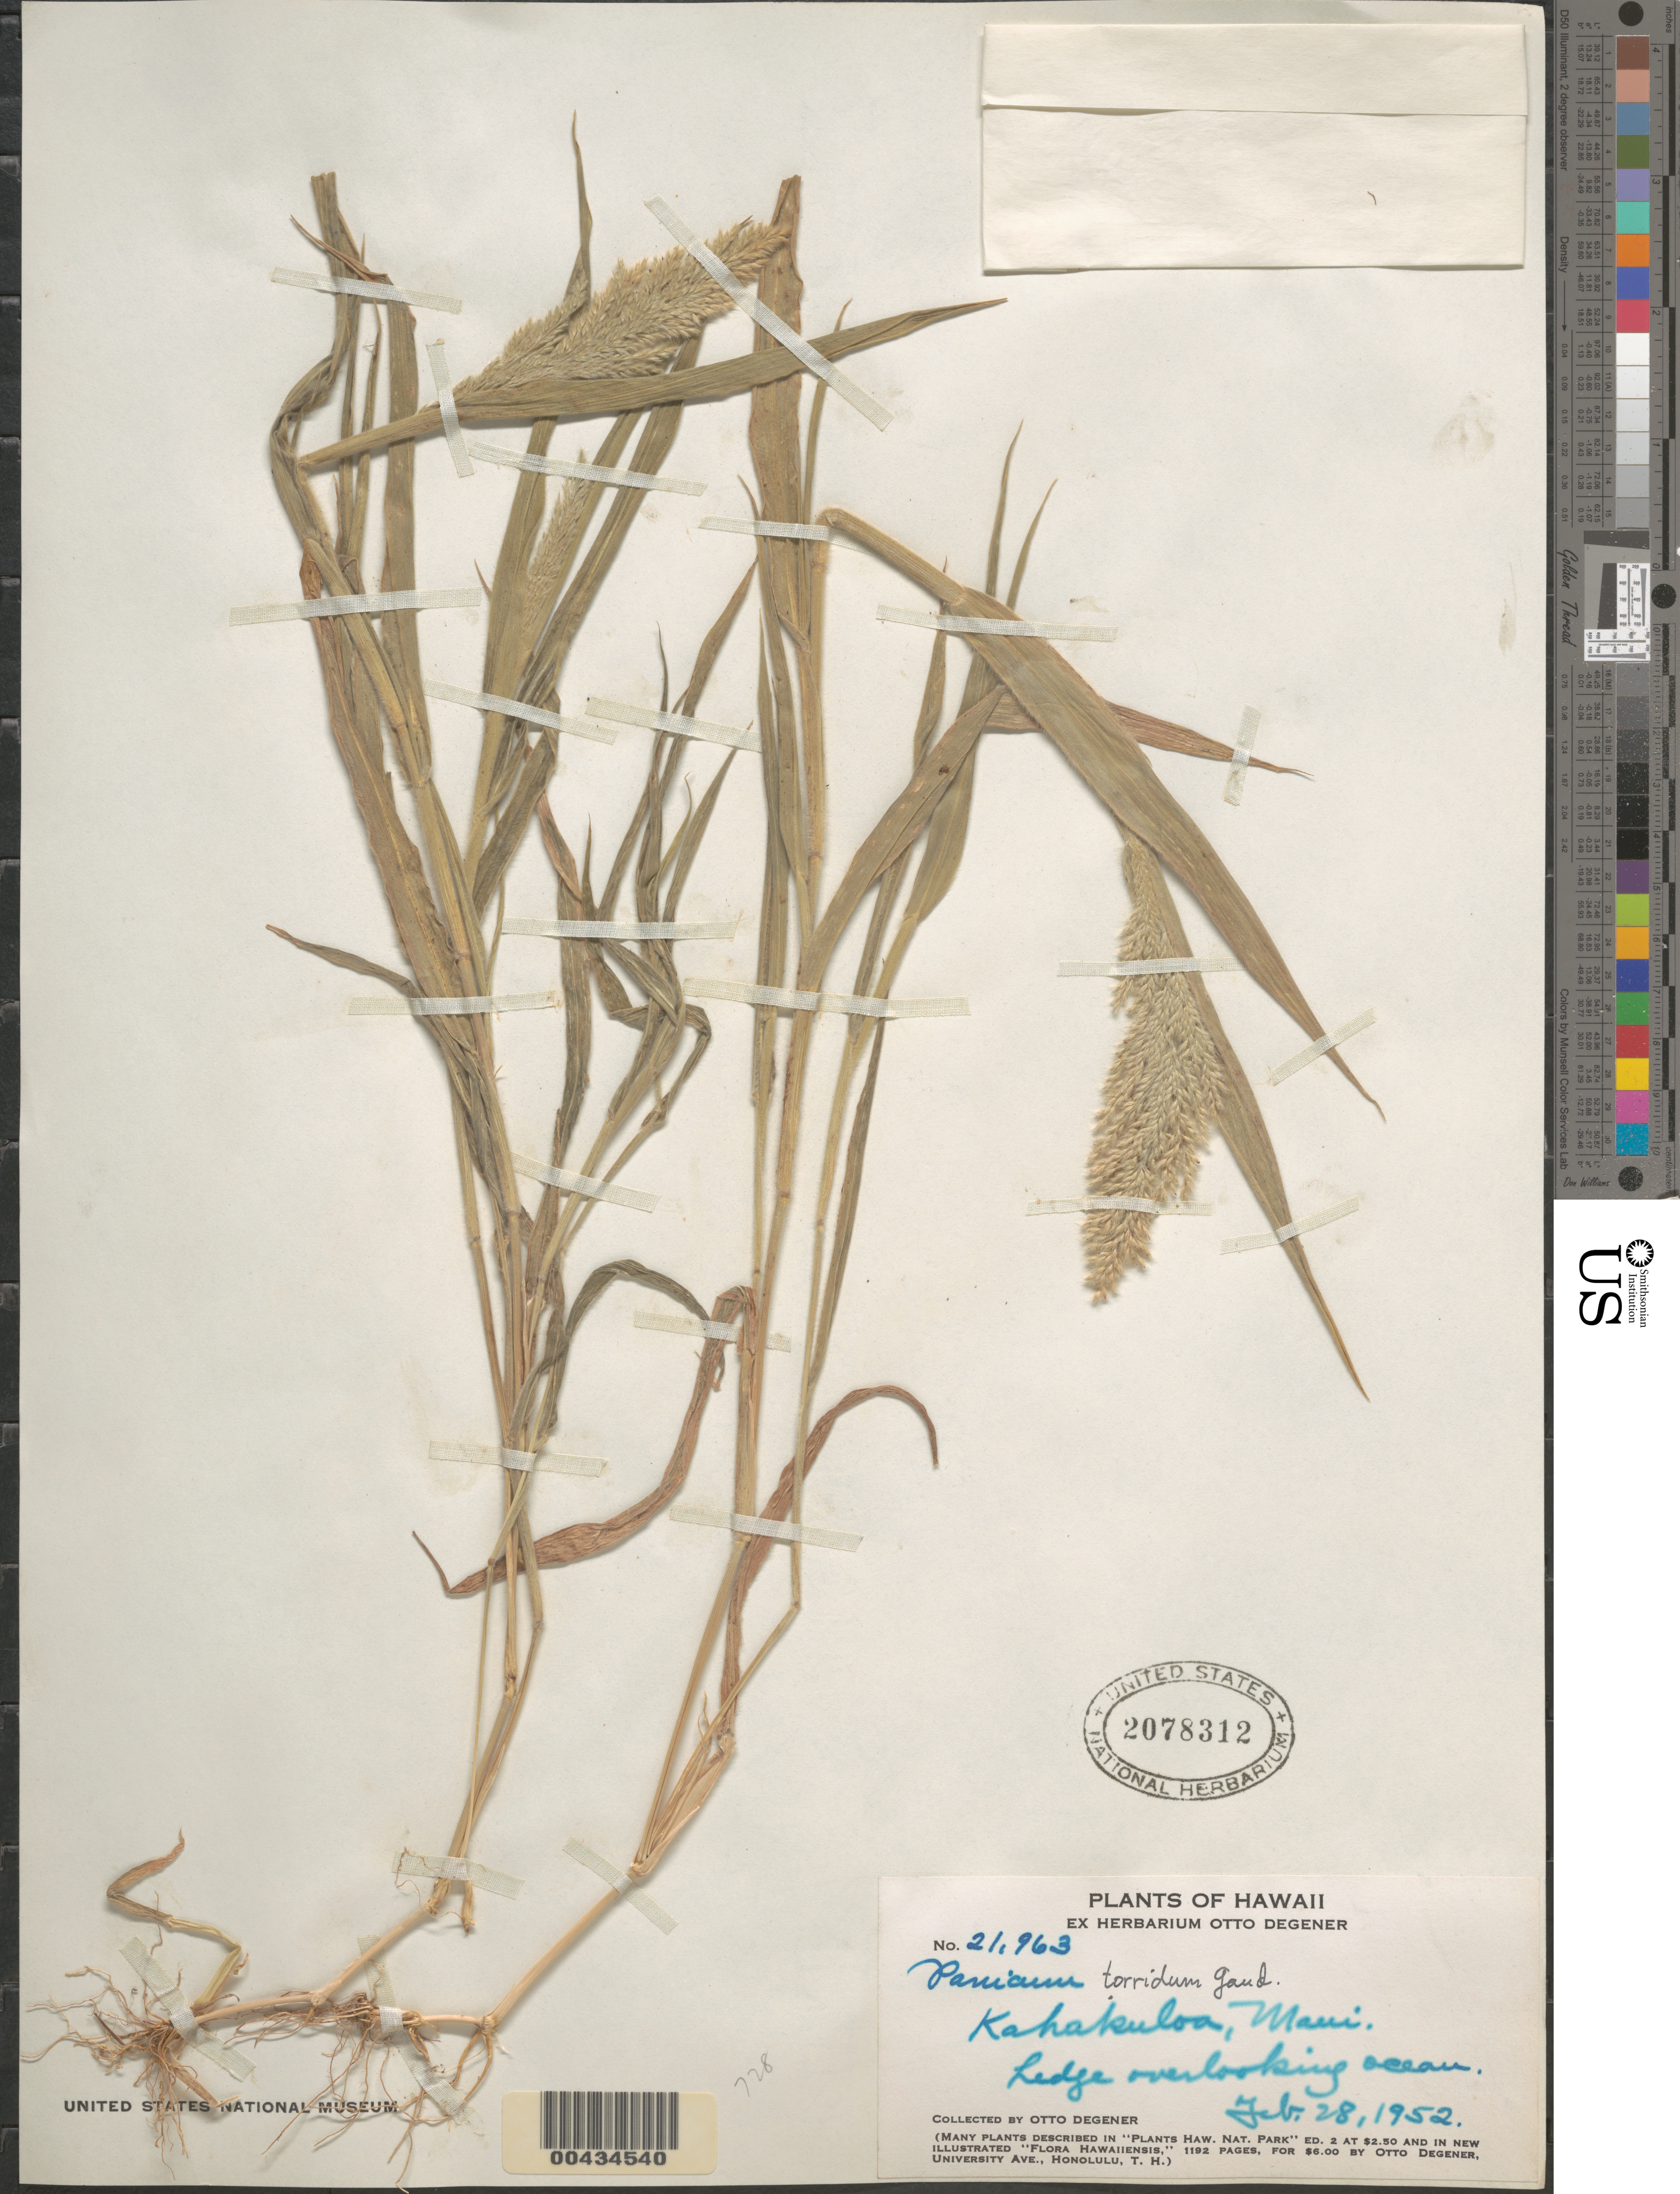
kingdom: Plantae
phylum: Tracheophyta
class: Liliopsida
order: Poales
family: Poaceae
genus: Panicum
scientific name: Panicum torridum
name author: Gaudich.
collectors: O. Degener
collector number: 21963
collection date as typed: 28 Feb 1952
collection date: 1952-02-28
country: United States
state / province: Hawaii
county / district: Maui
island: Maui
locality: Kahakuloa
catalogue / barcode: US 2078312